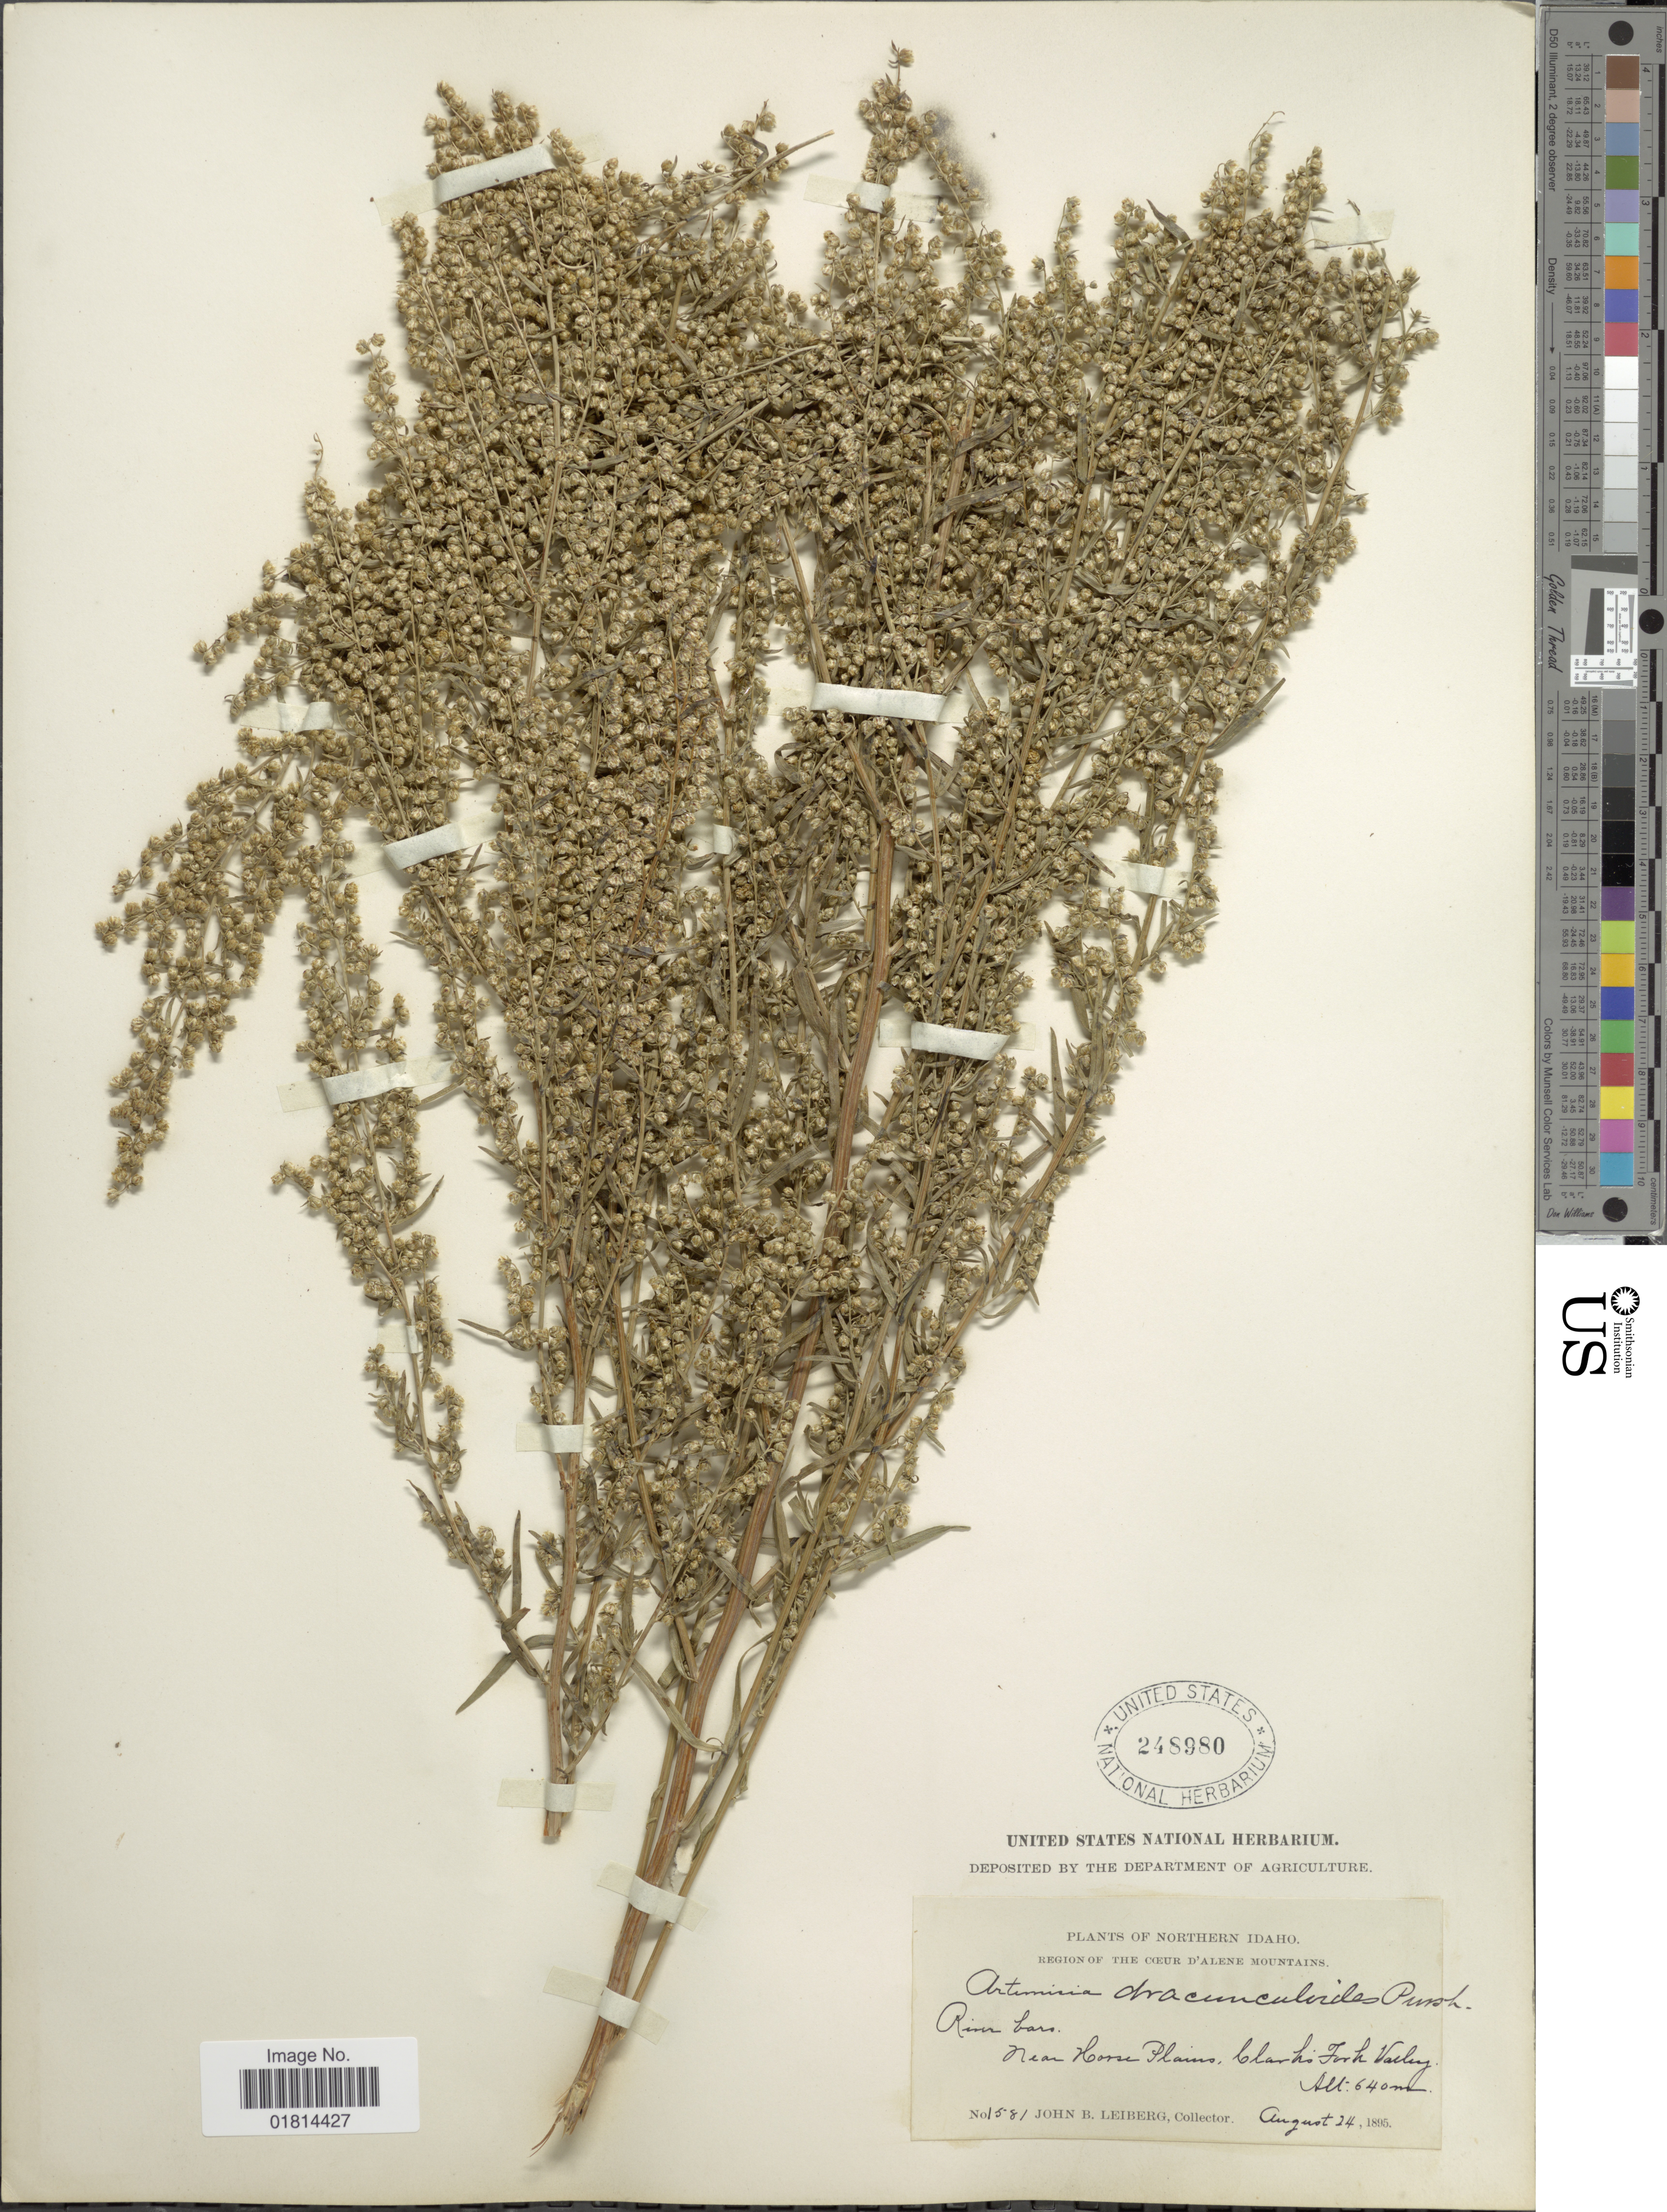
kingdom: Plantae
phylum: Tracheophyta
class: Magnoliopsida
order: Asterales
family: Asteraceae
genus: Artemisia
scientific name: Artemisia aromatica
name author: A. Nelson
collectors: J. B. Leiberg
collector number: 1581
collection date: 1895-08-24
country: United States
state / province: Idaho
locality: Northern Idaho. Region of the Coeur D'Alene Mountains. River bars. Near Horse Plains, Clark's Fork Valley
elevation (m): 640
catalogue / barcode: US 248980